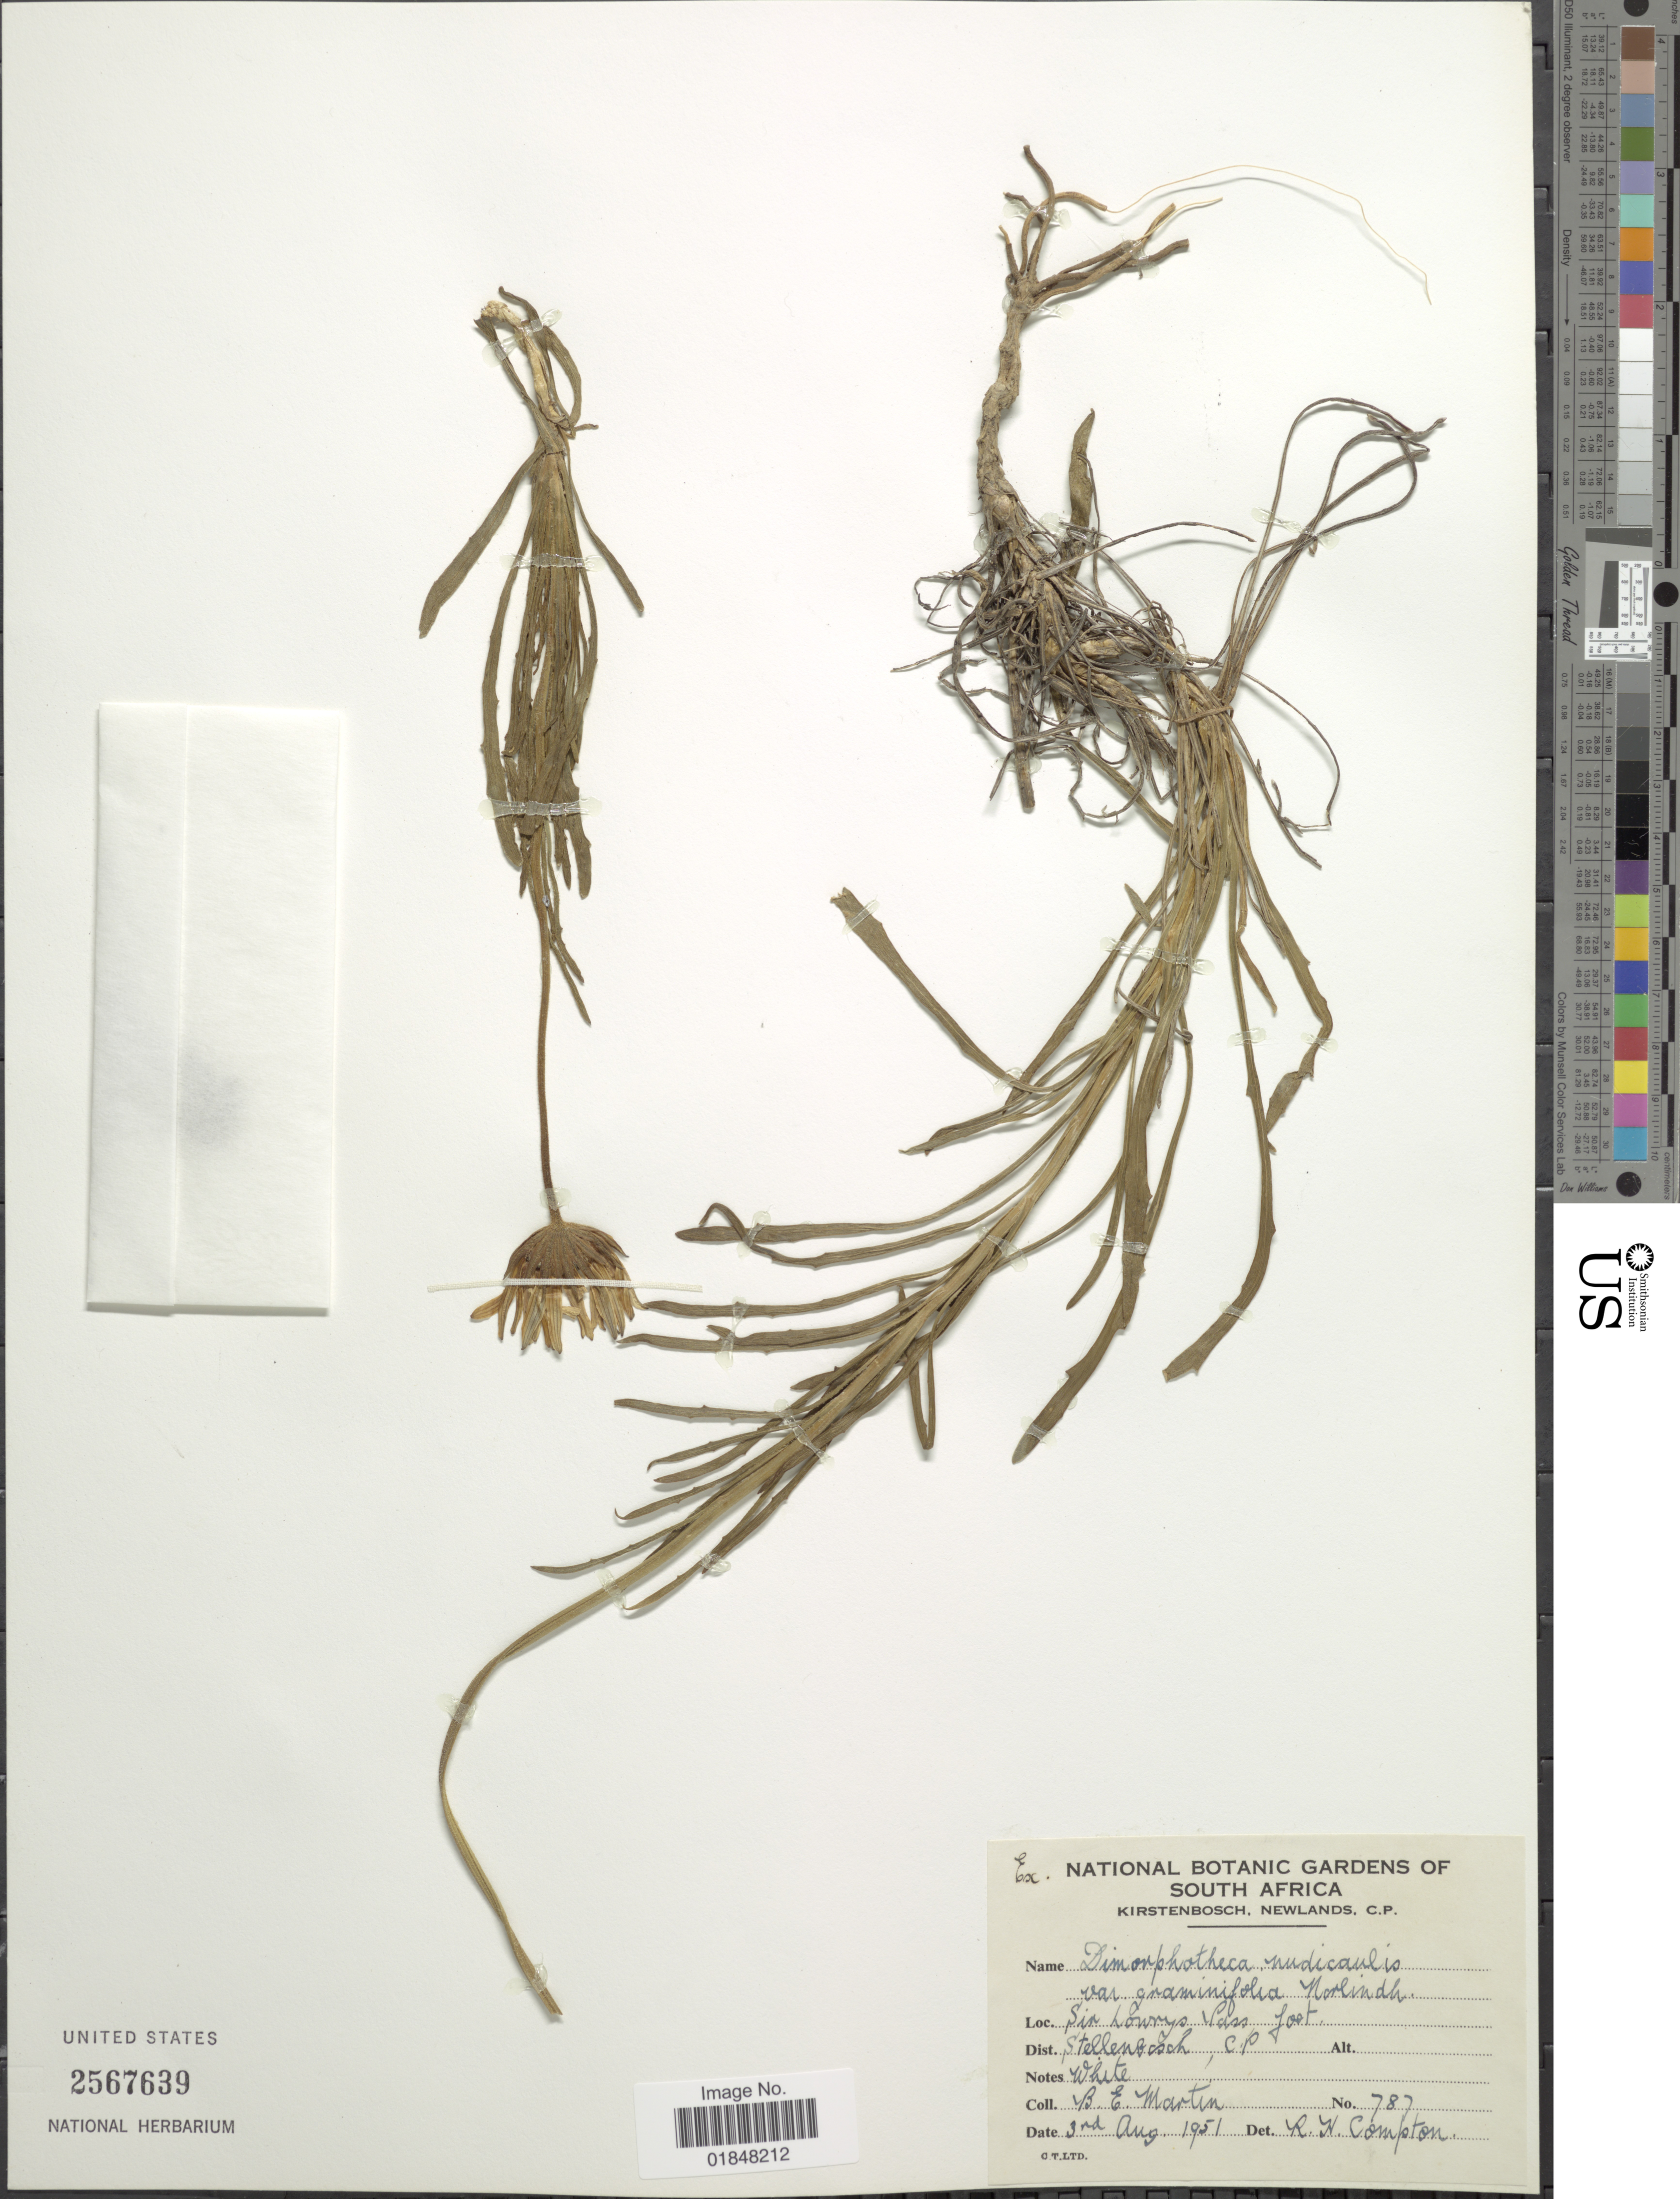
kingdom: Plantae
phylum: Tracheophyta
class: Magnoliopsida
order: Asterales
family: Asteraceae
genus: Dimorphotheca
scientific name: Dimorphotheca nudicaulis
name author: (L.) DC.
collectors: B. Martin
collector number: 787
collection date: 1951-08-03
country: South Africa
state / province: Western Cape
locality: Sir Lowrys Pass foot, Stellenbosch, C.P.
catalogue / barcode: US 2567639